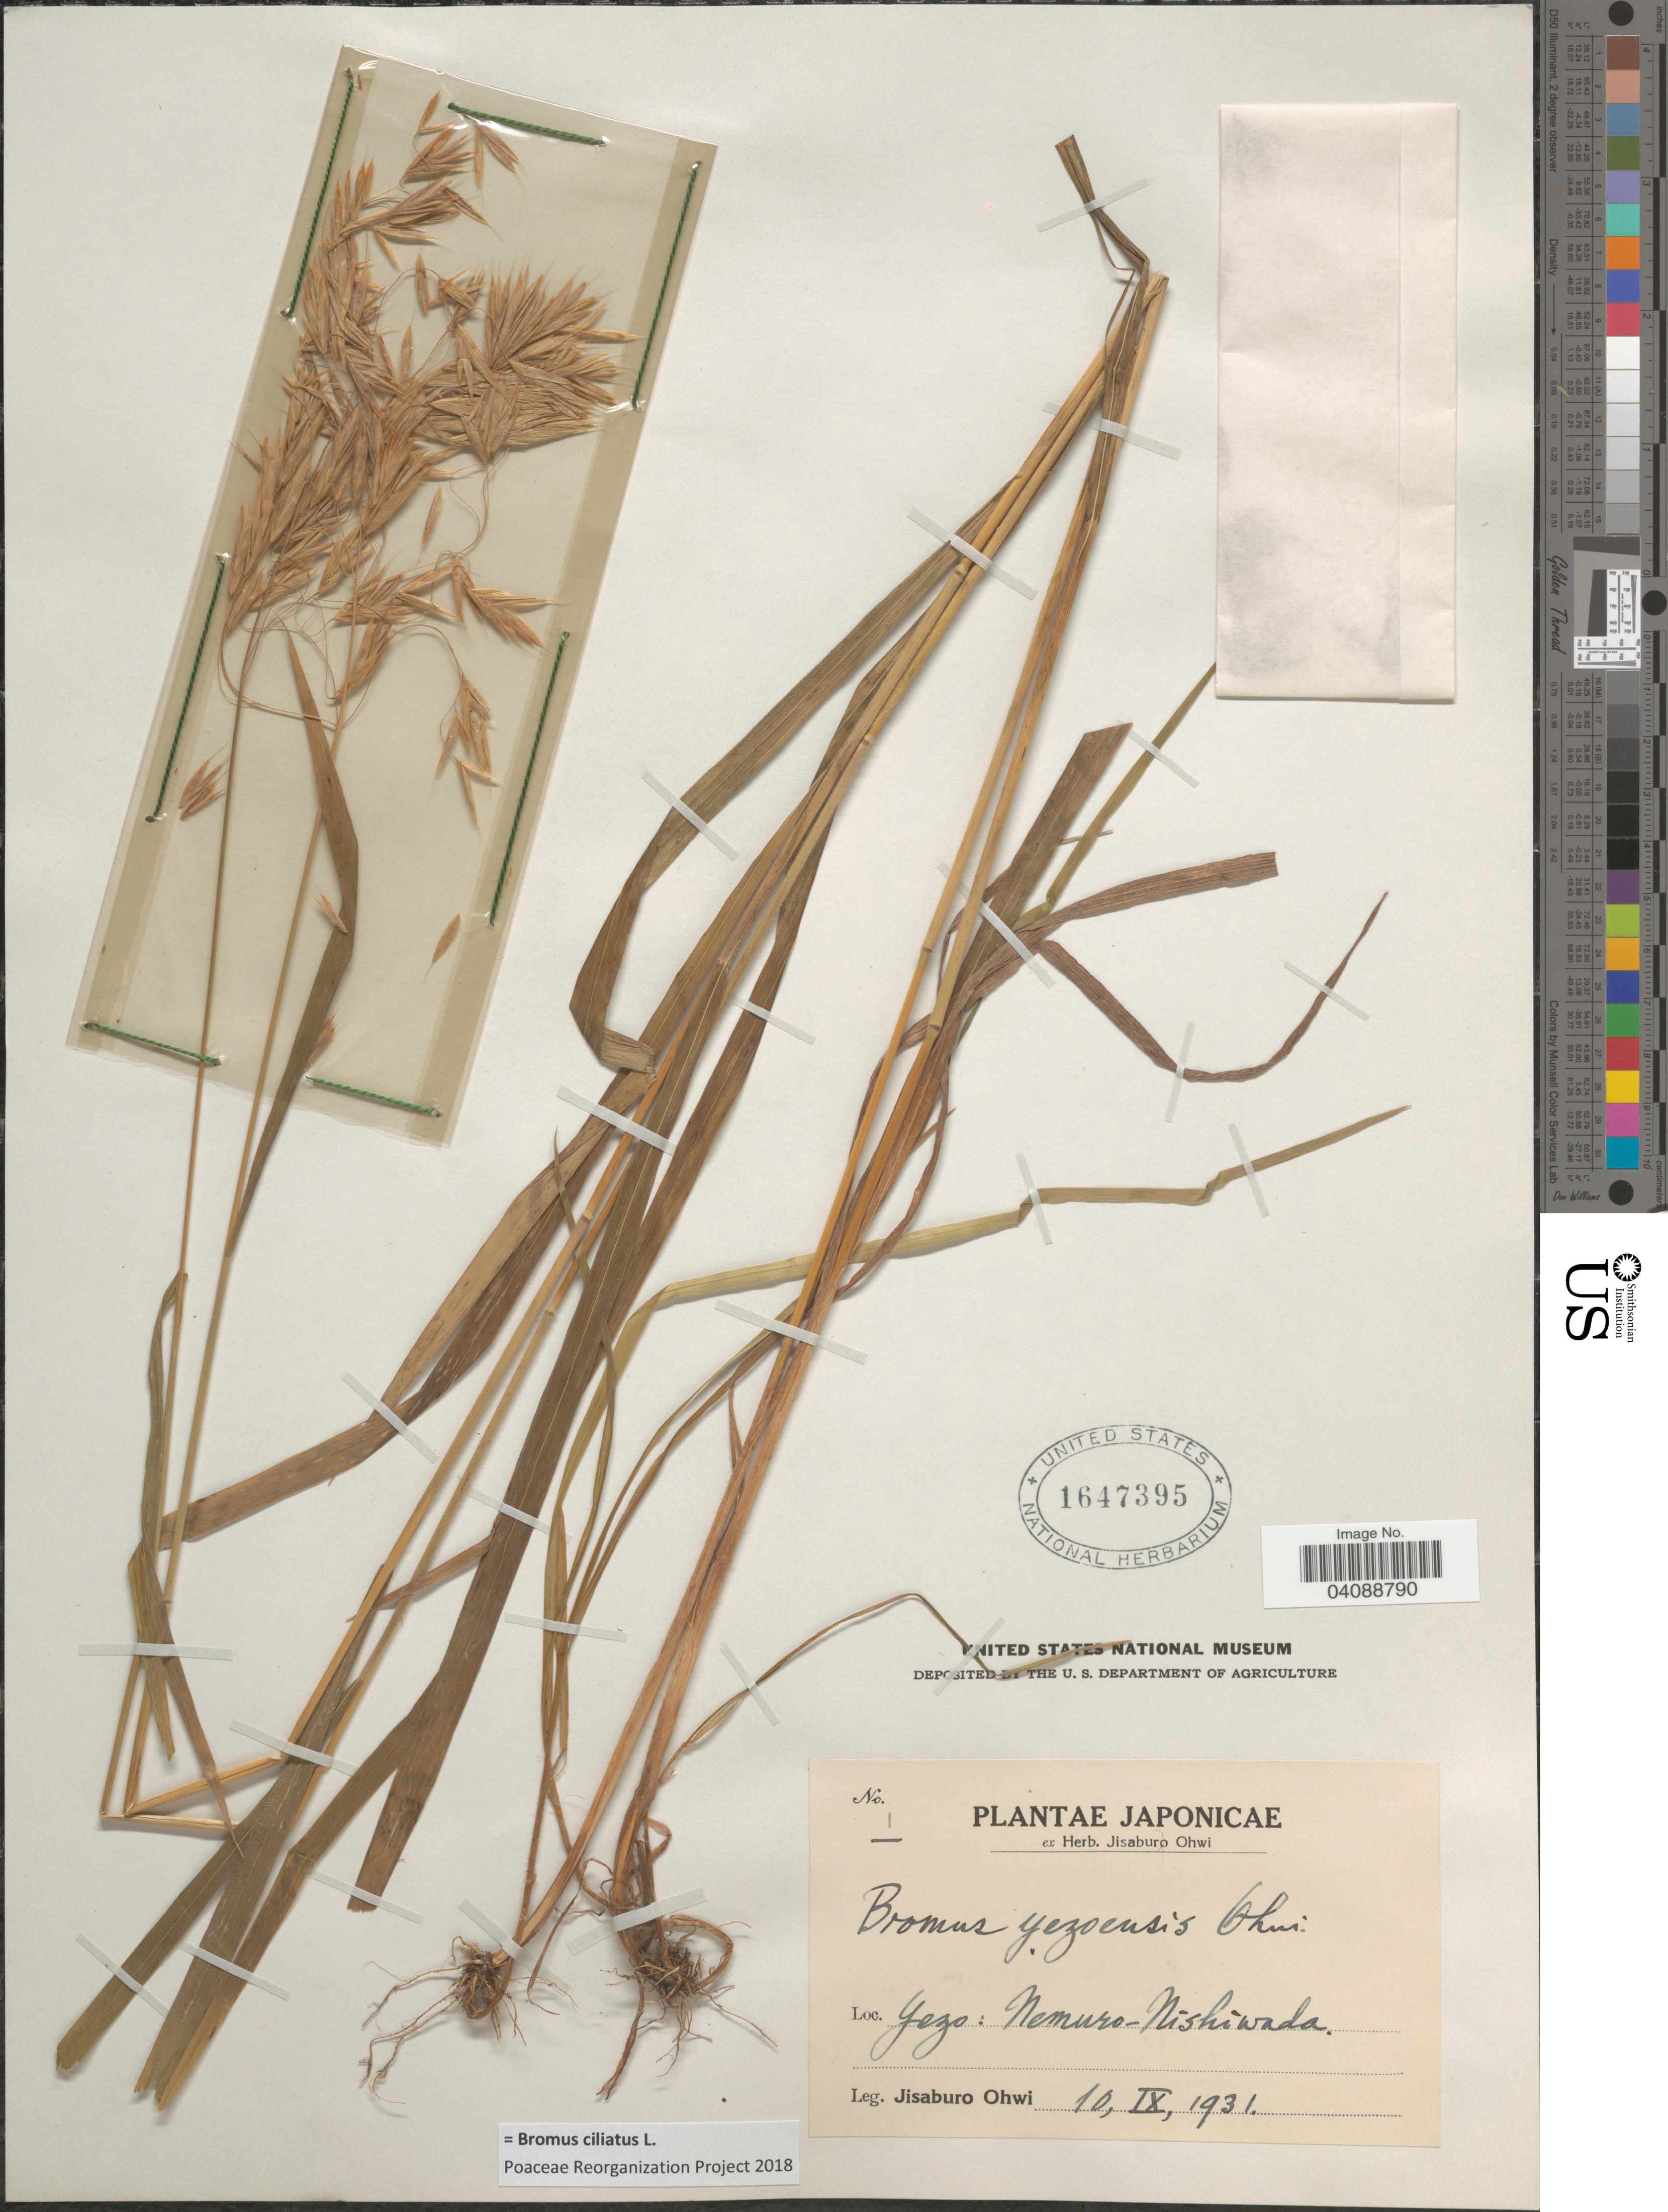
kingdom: Plantae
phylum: Tracheophyta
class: Liliopsida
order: Poales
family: Poaceae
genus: Bromus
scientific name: Bromus ciliatus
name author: L.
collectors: J. Ohwi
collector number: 1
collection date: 1931-09-10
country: Japan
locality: Yezo: Nemuro-Nishiwada.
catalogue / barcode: US 1647395